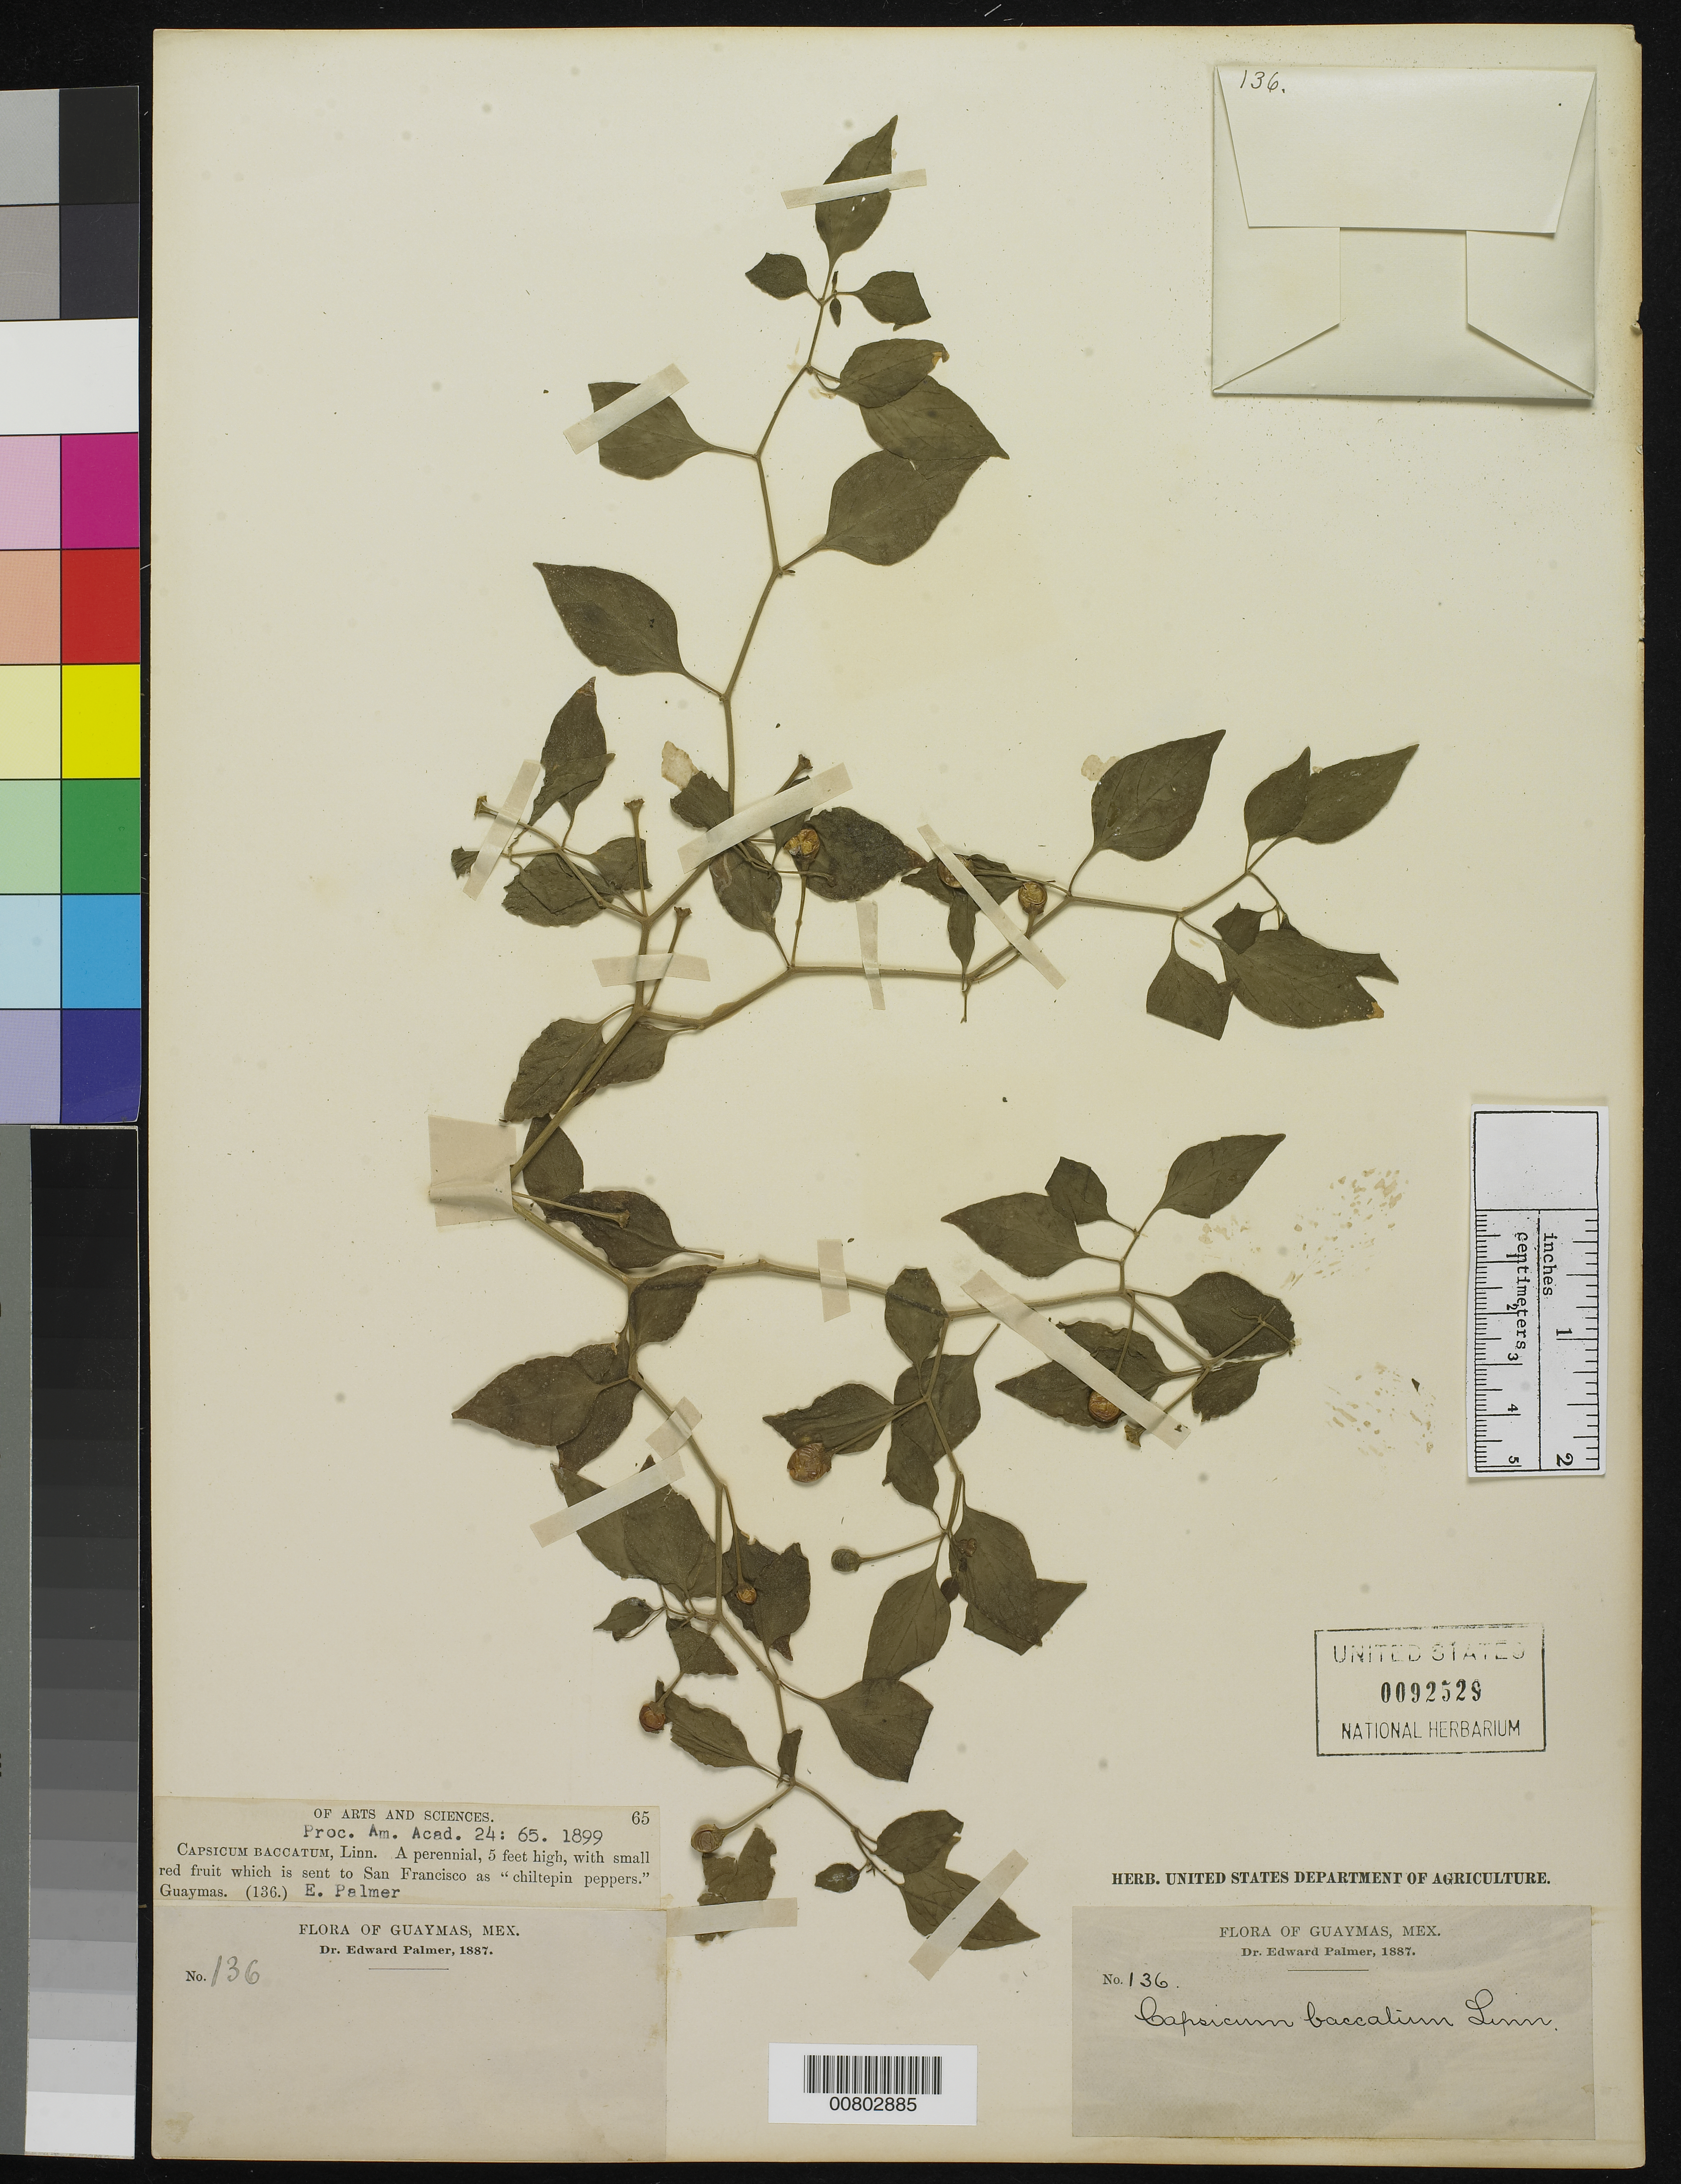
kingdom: Plantae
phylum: Tracheophyta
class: Magnoliopsida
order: Solanales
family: Solanaceae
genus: Capsicum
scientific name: Capsicum baccatum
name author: L.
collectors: E. Palmer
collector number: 136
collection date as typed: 1887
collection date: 1887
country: Mexico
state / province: Sonora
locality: Guaymas, Sonora.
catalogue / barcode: US 92529